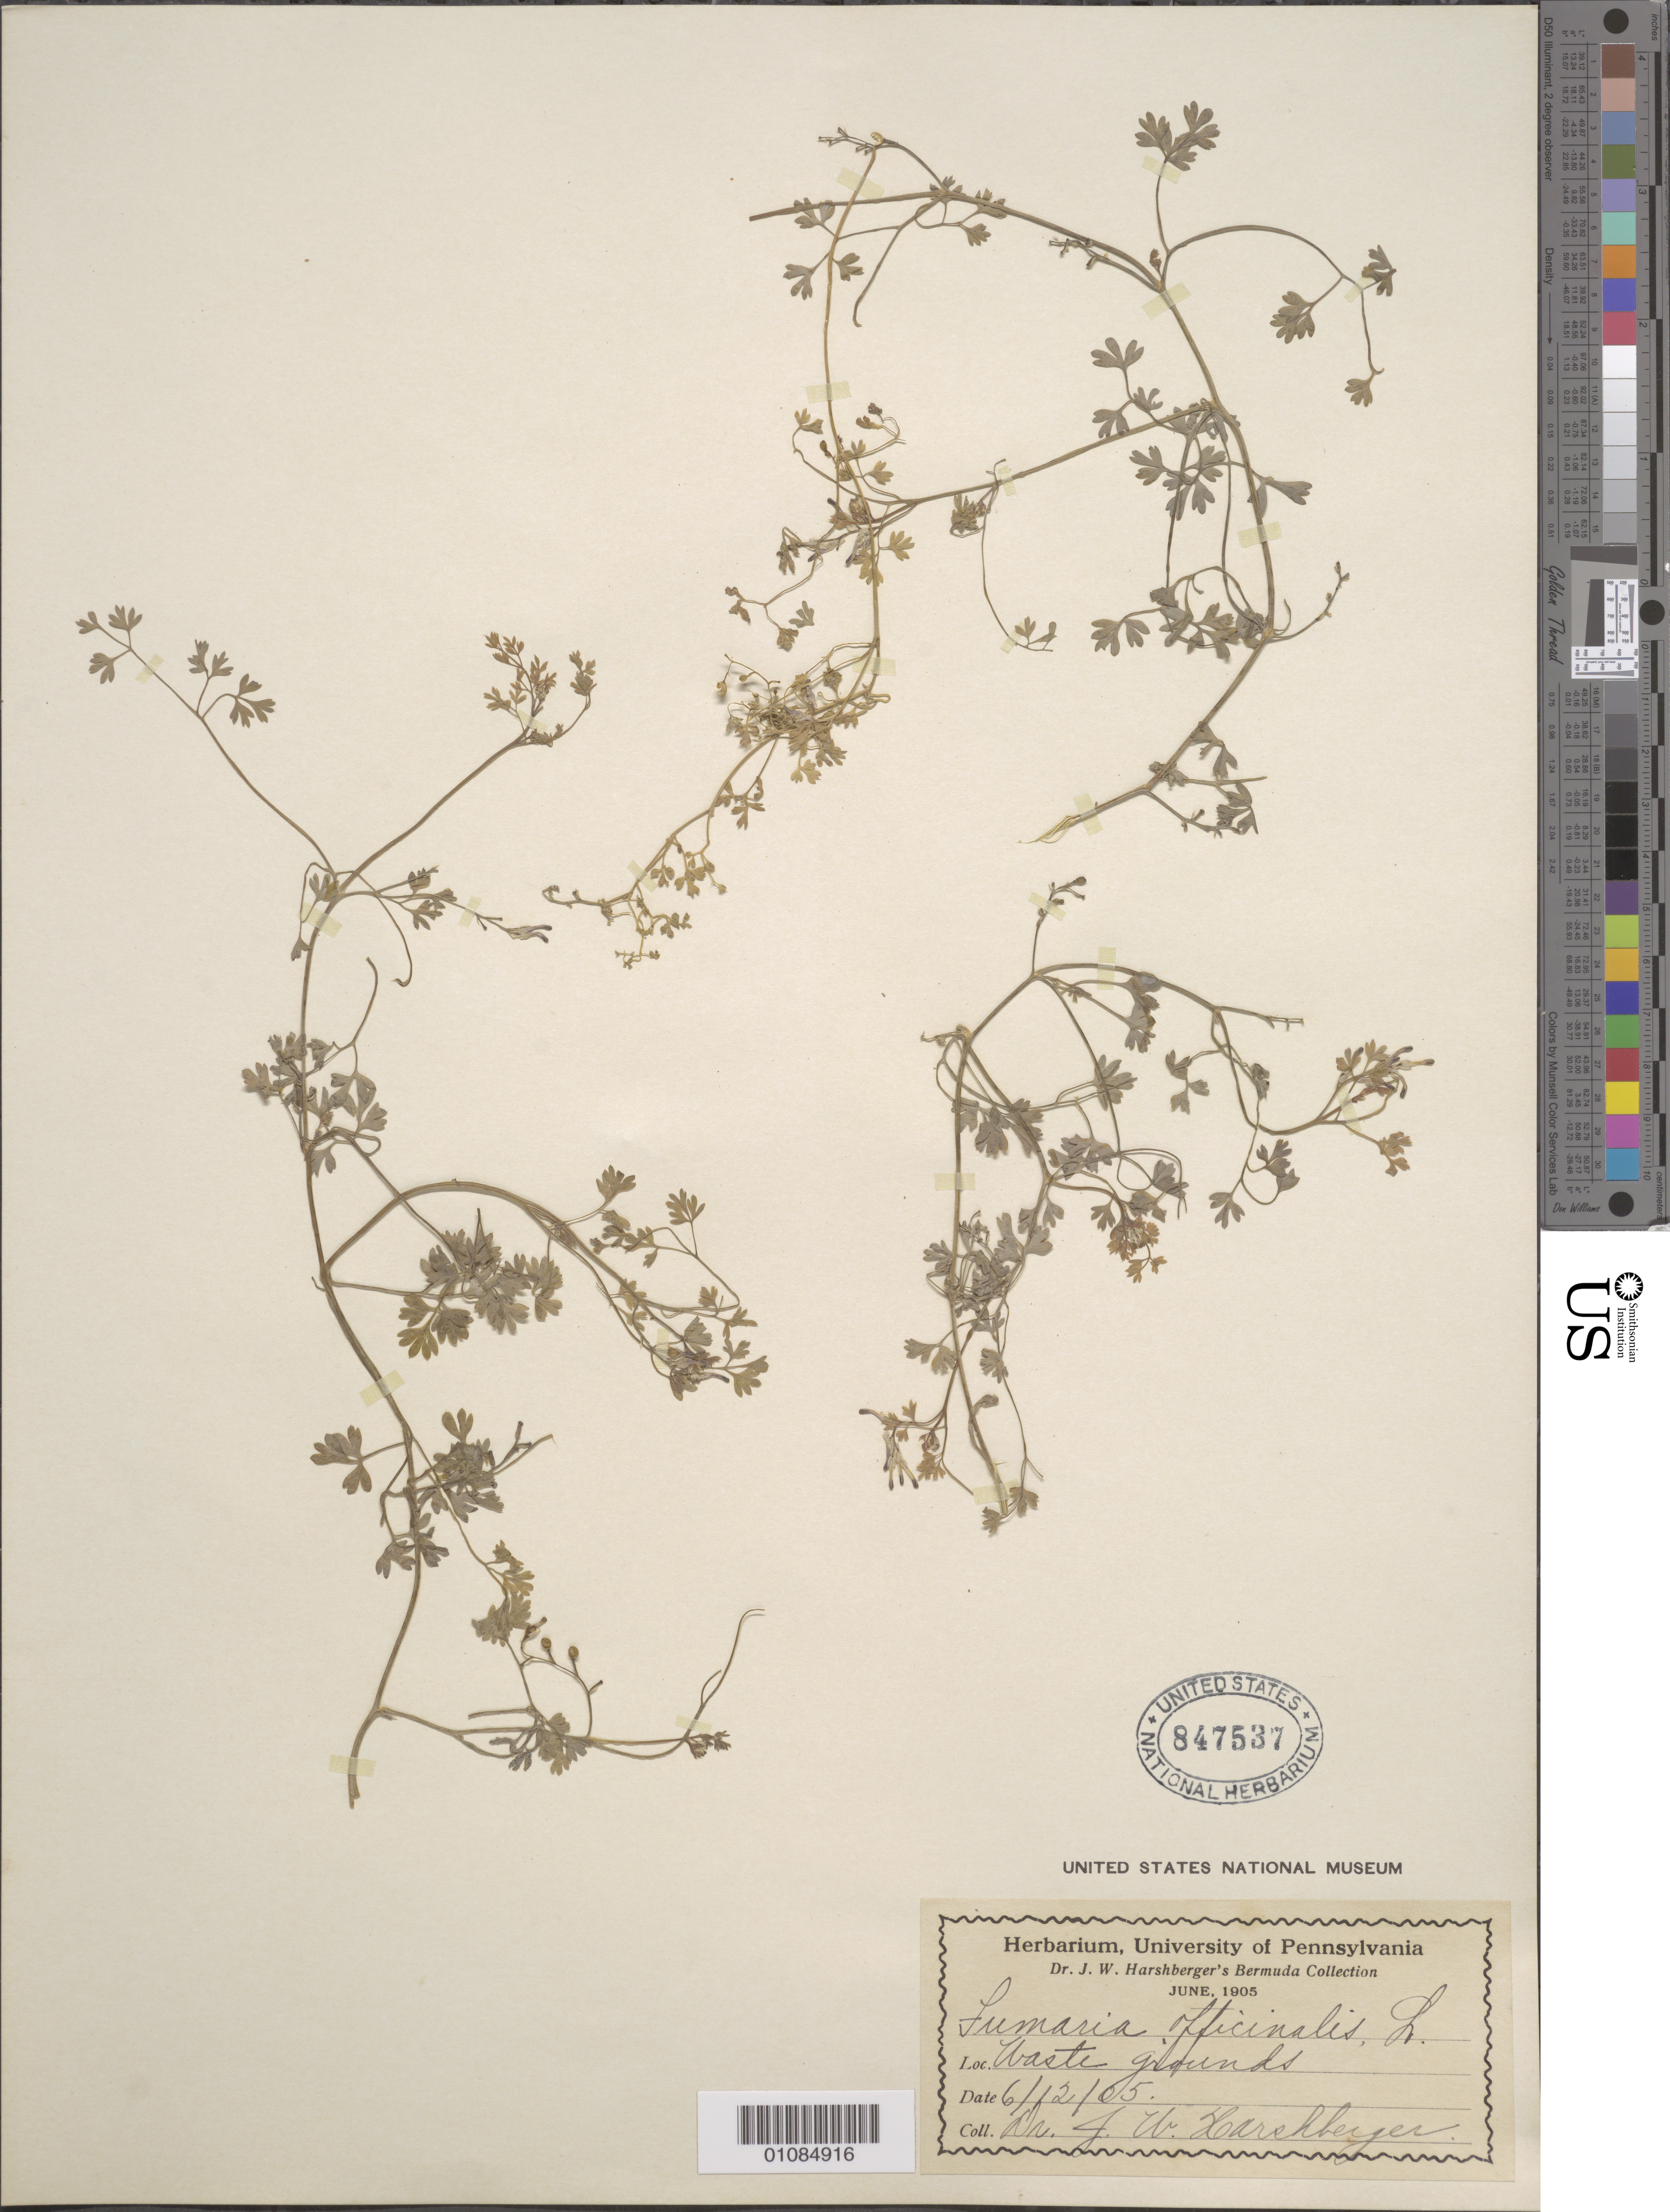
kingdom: Plantae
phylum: Tracheophyta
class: Magnoliopsida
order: Ranunculales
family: Papaveraceae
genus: Fumaria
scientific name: Fumaria officinalis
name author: L.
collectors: J. W. Harshberger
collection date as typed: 12 Jun 1905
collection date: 1905-06-12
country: Bermuda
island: Bermuda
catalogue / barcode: US 847537